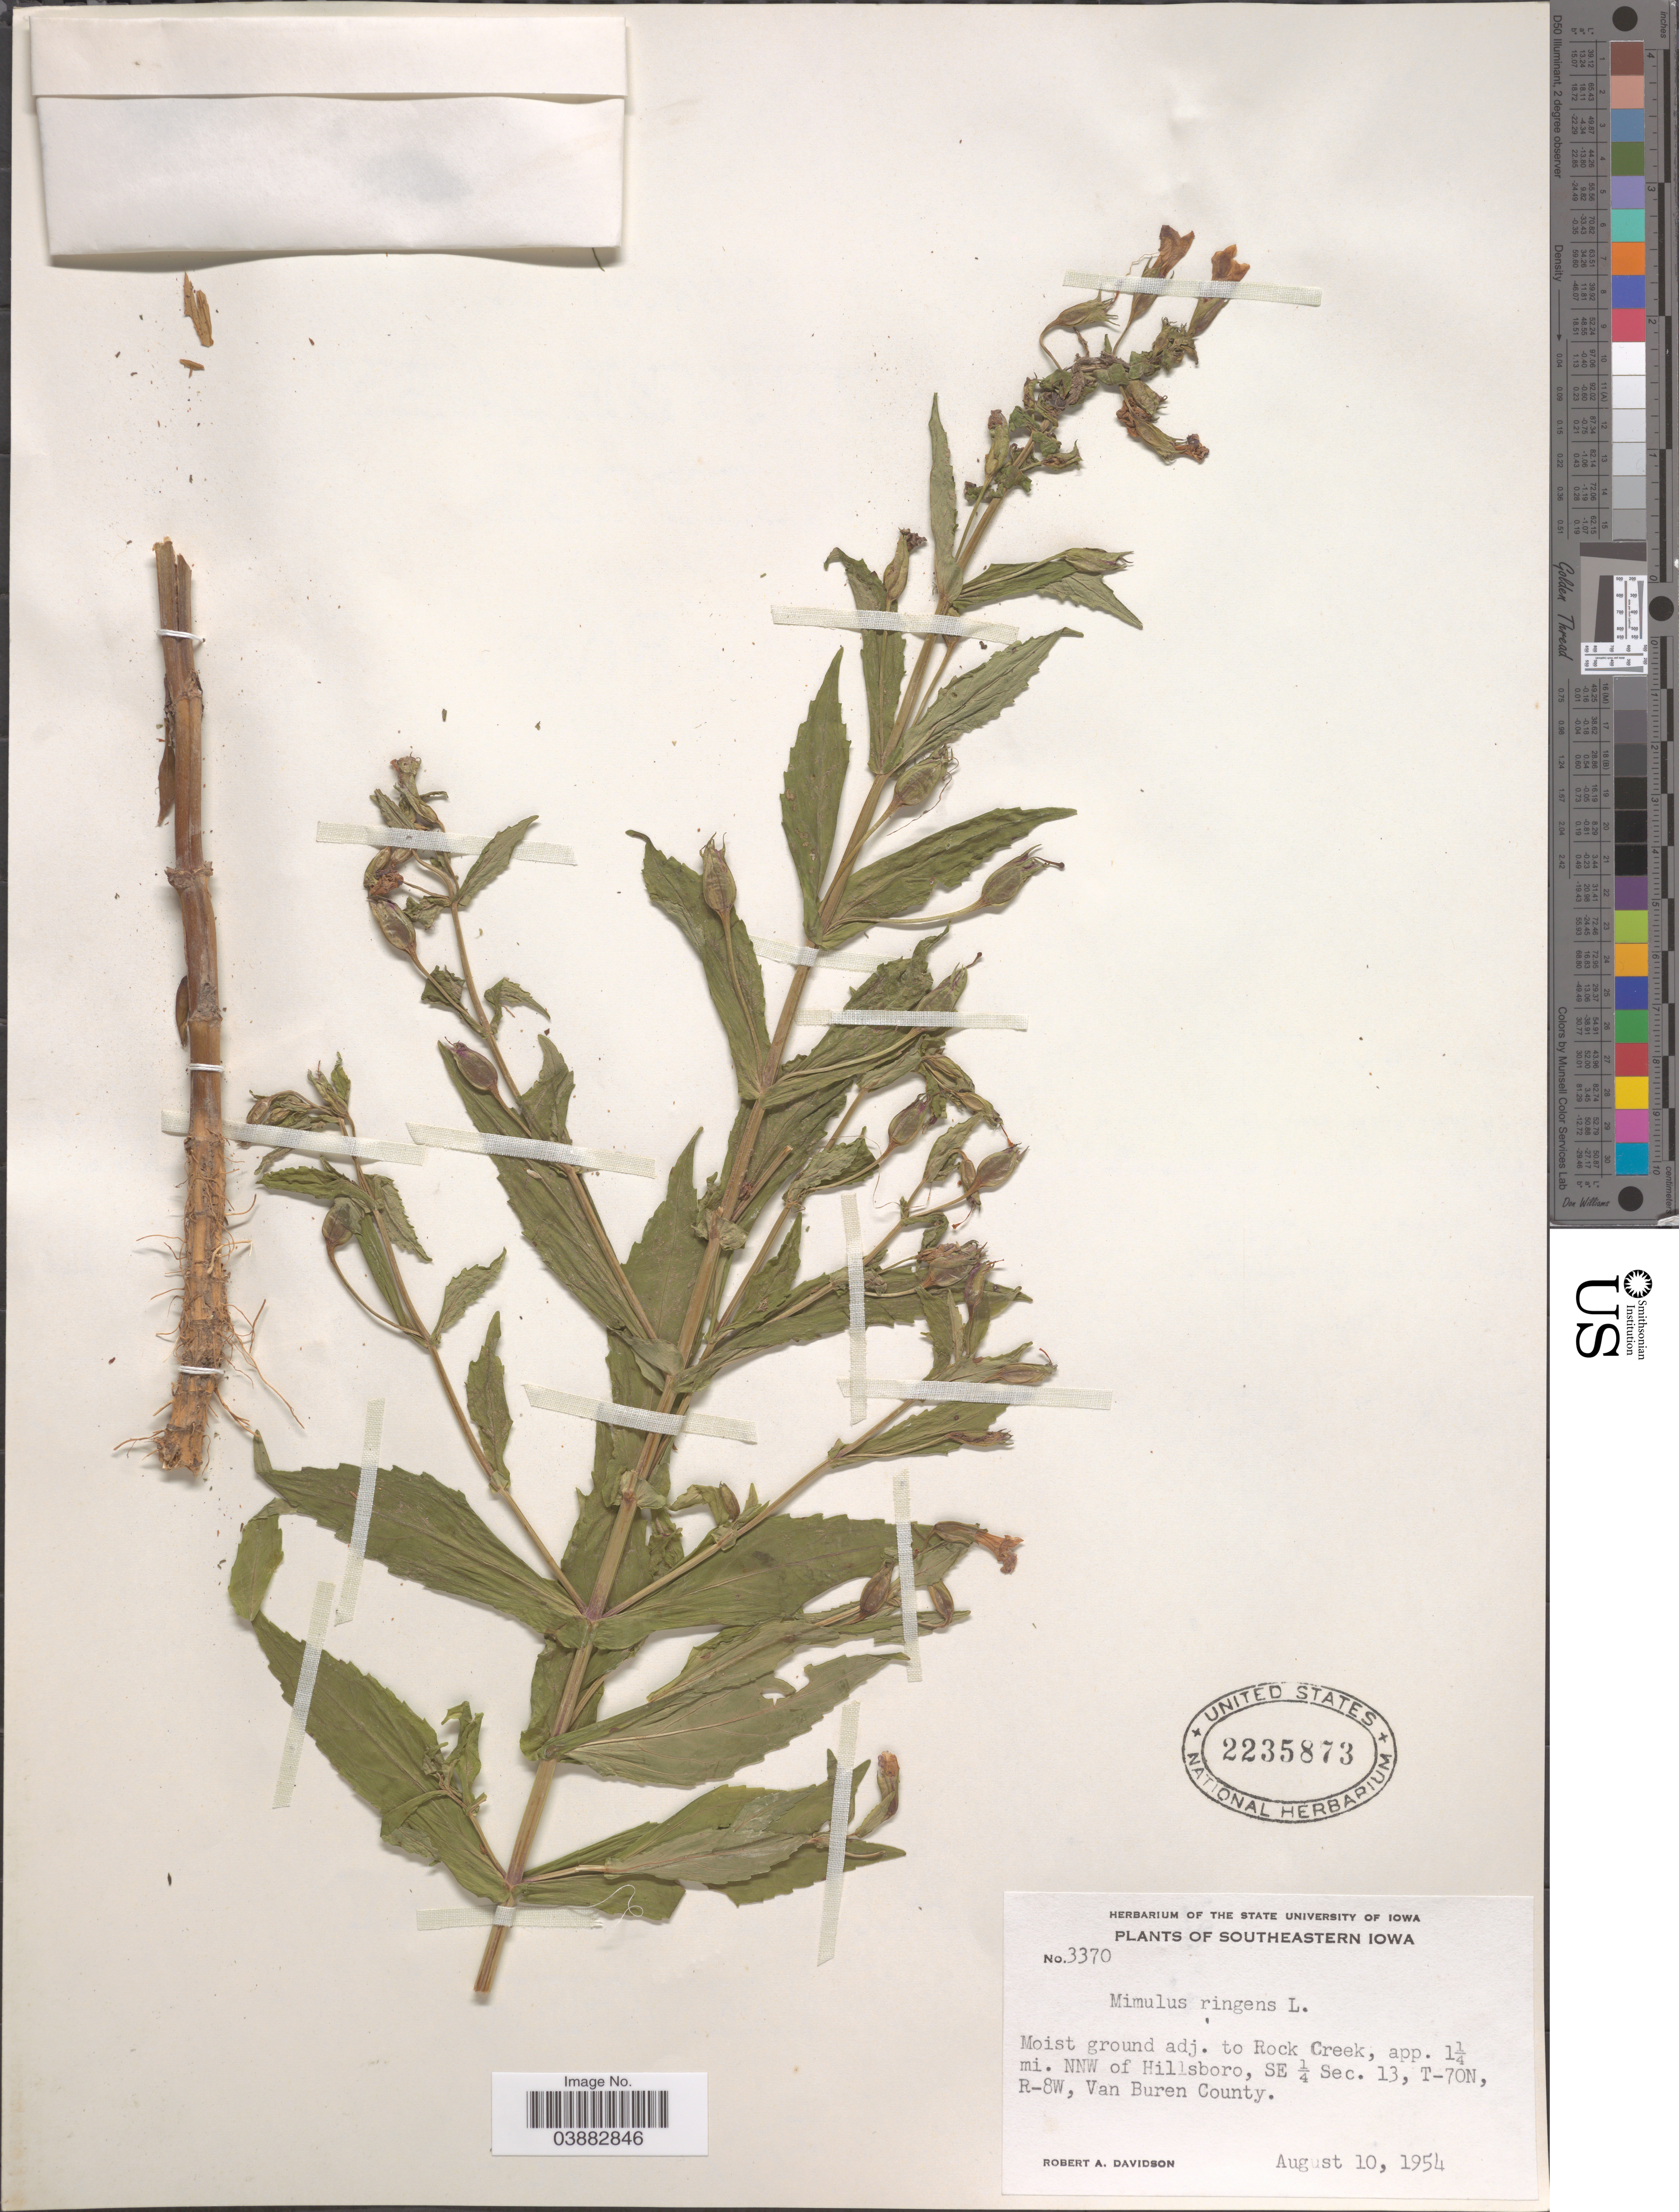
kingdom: Plantae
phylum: Tracheophyta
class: Magnoliopsida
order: Lamiales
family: Phrymaceae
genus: Mimulus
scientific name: Mimulus ringens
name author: L.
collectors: R. A. Davidson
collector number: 3370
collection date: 1954-08-10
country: United States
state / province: Iowa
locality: Southeastern Iowa. Rock Creek, app. 1¼ mi. NW of Hillsboro, SE ¼ Sec. 13, R-70N, R-8W, Van Buren County.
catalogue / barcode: US 2235873